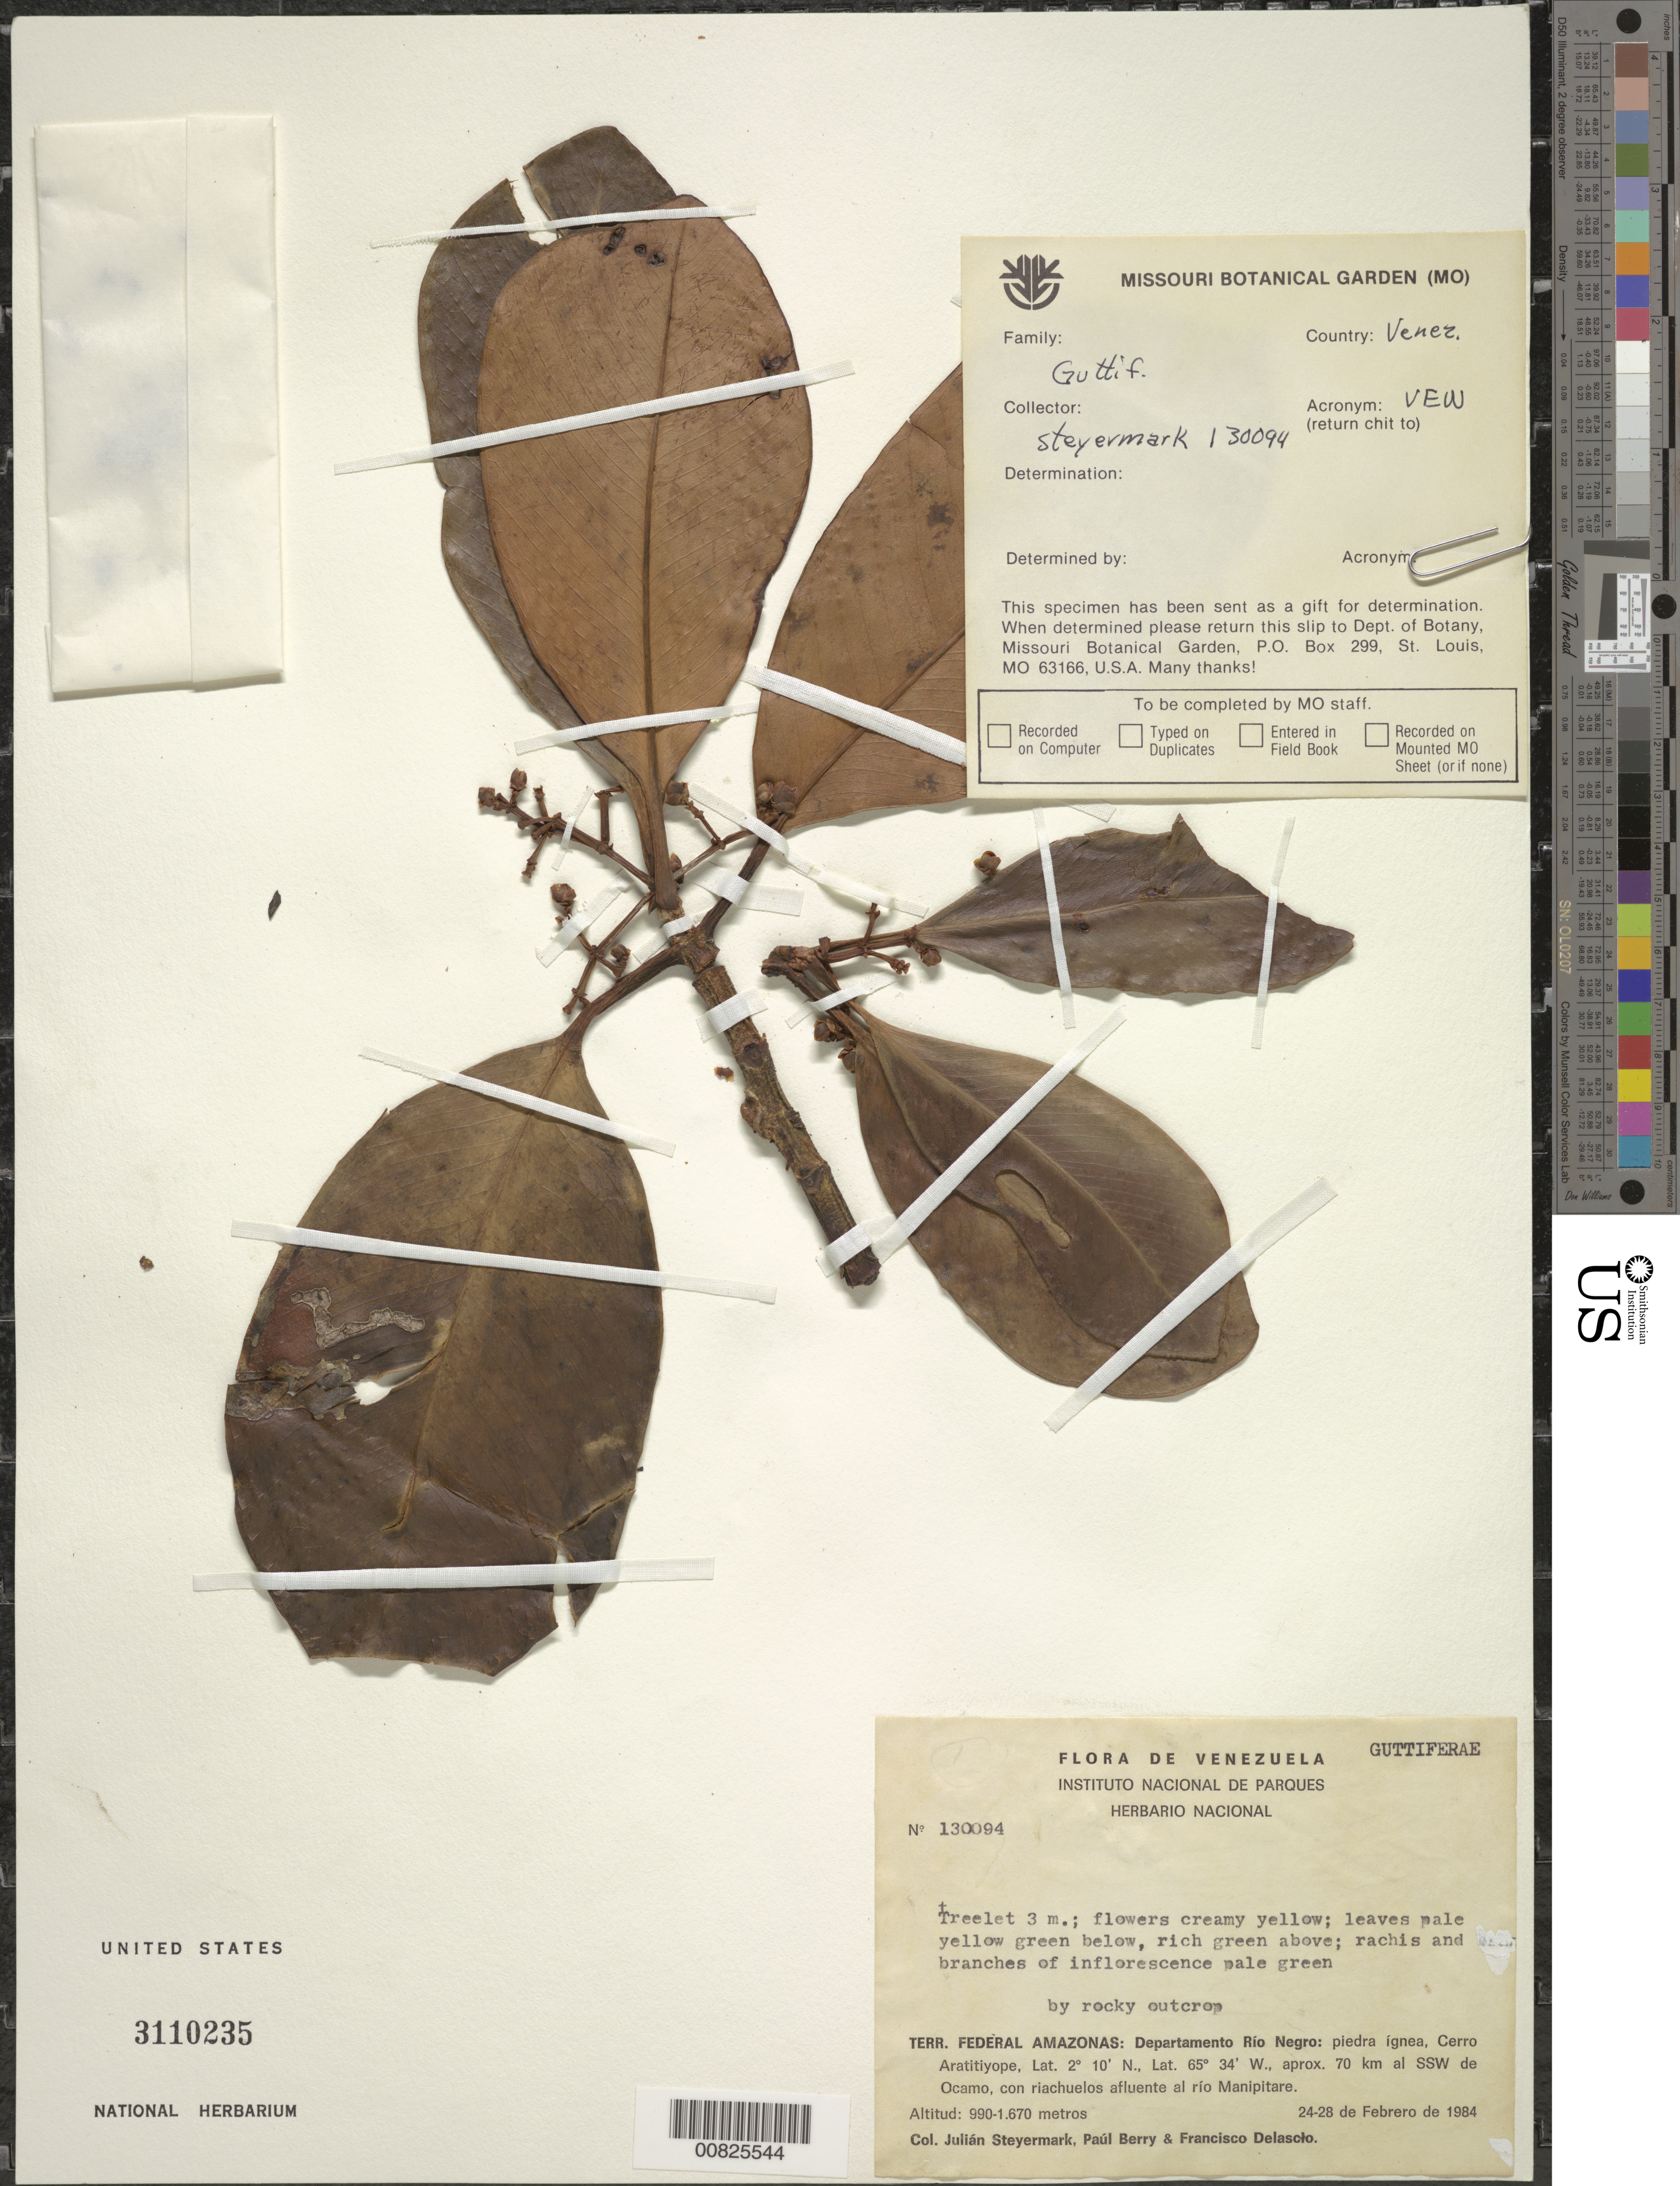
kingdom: Plantae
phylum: Tracheophyta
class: Magnoliopsida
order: Malpighiales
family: Clusiaceae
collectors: J. Steyermark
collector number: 130094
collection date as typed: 24-Feb-84 to 28-Feb-84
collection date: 1984-02-24/1984-02-28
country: Venezuela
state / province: Amazonas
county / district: Río Negro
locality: Cerro Aratitiyope, approx. 70 km SSW of Ocamo, con riachuelos afluente al Río Manipitare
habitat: Piedra ígnea, forest area, con riachuelos afluente al río Manipitare; by rocky outcrop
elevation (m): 990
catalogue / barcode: US 3110235